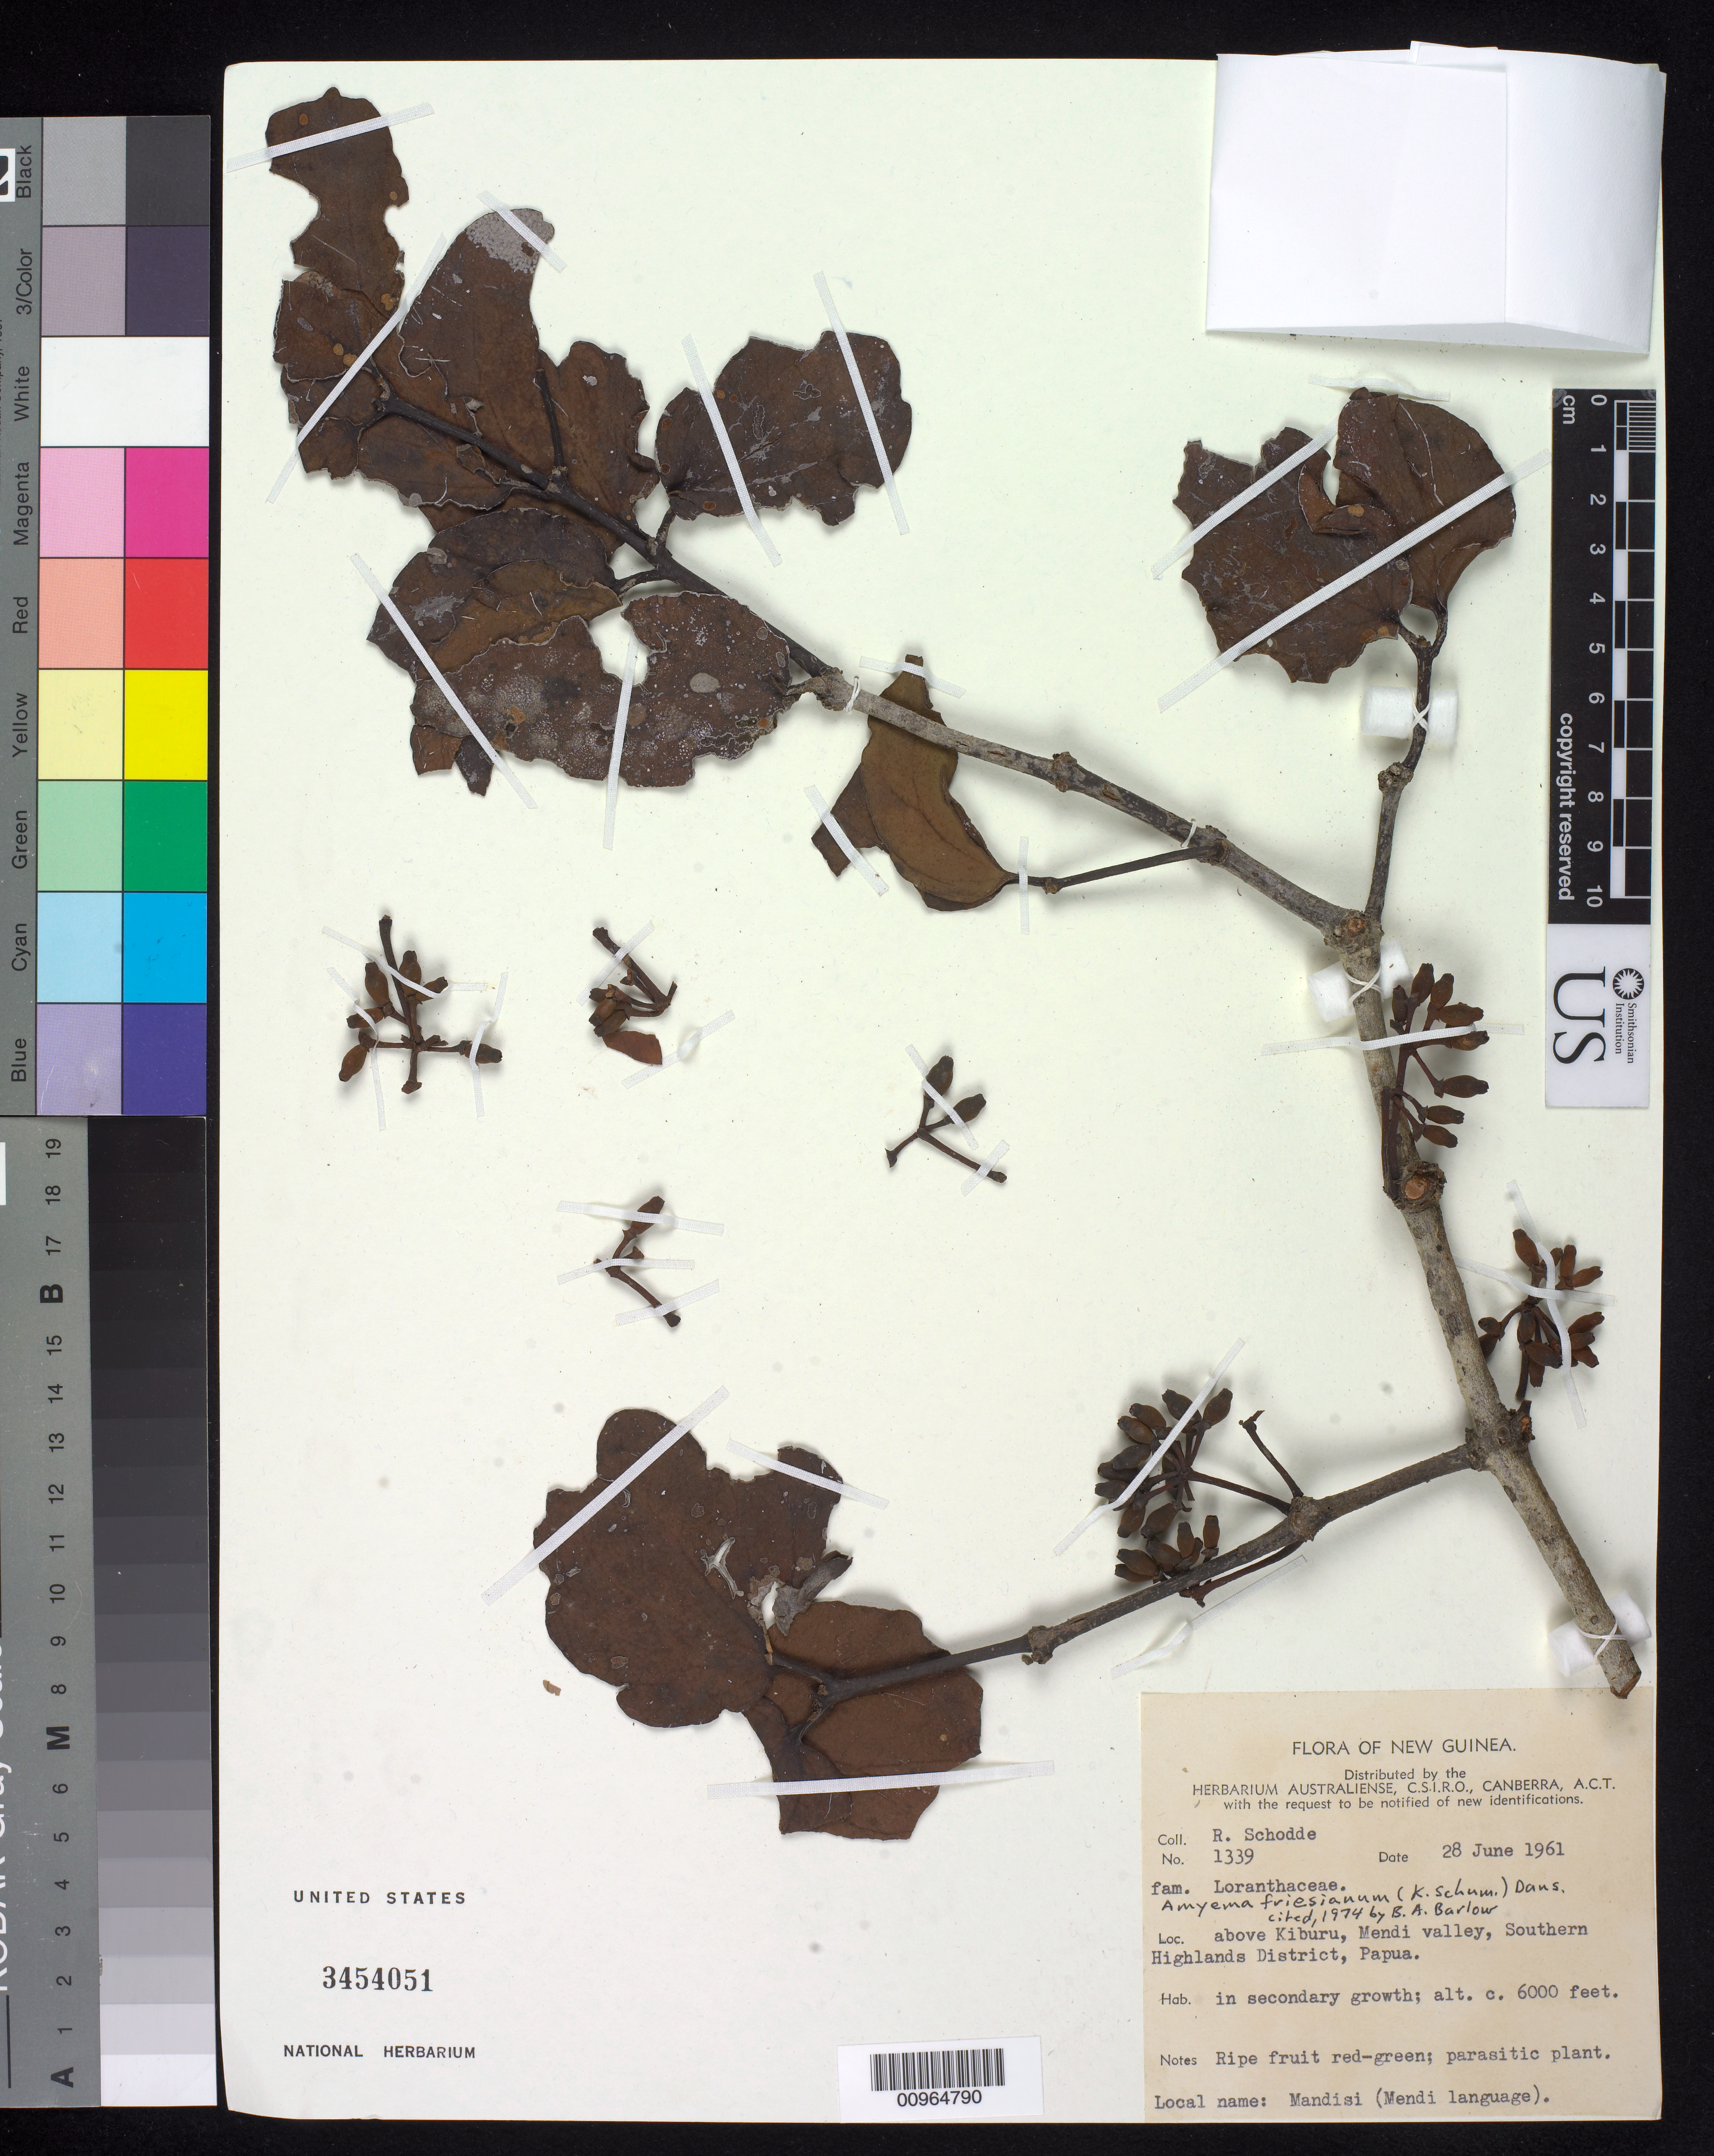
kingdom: Plantae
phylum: Tracheophyta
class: Magnoliopsida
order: Santalales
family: Loranthaceae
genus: Amyema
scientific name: Amyema friesiana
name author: (K. Schum.) Danser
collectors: R. Schodde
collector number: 1339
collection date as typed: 28 Jun 1961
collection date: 1961-06-28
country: Papua New Guinea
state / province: Southern Highlands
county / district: Mendi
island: New Guinea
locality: above Kiburu; in secondary growth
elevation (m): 1829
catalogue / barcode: US 3454051